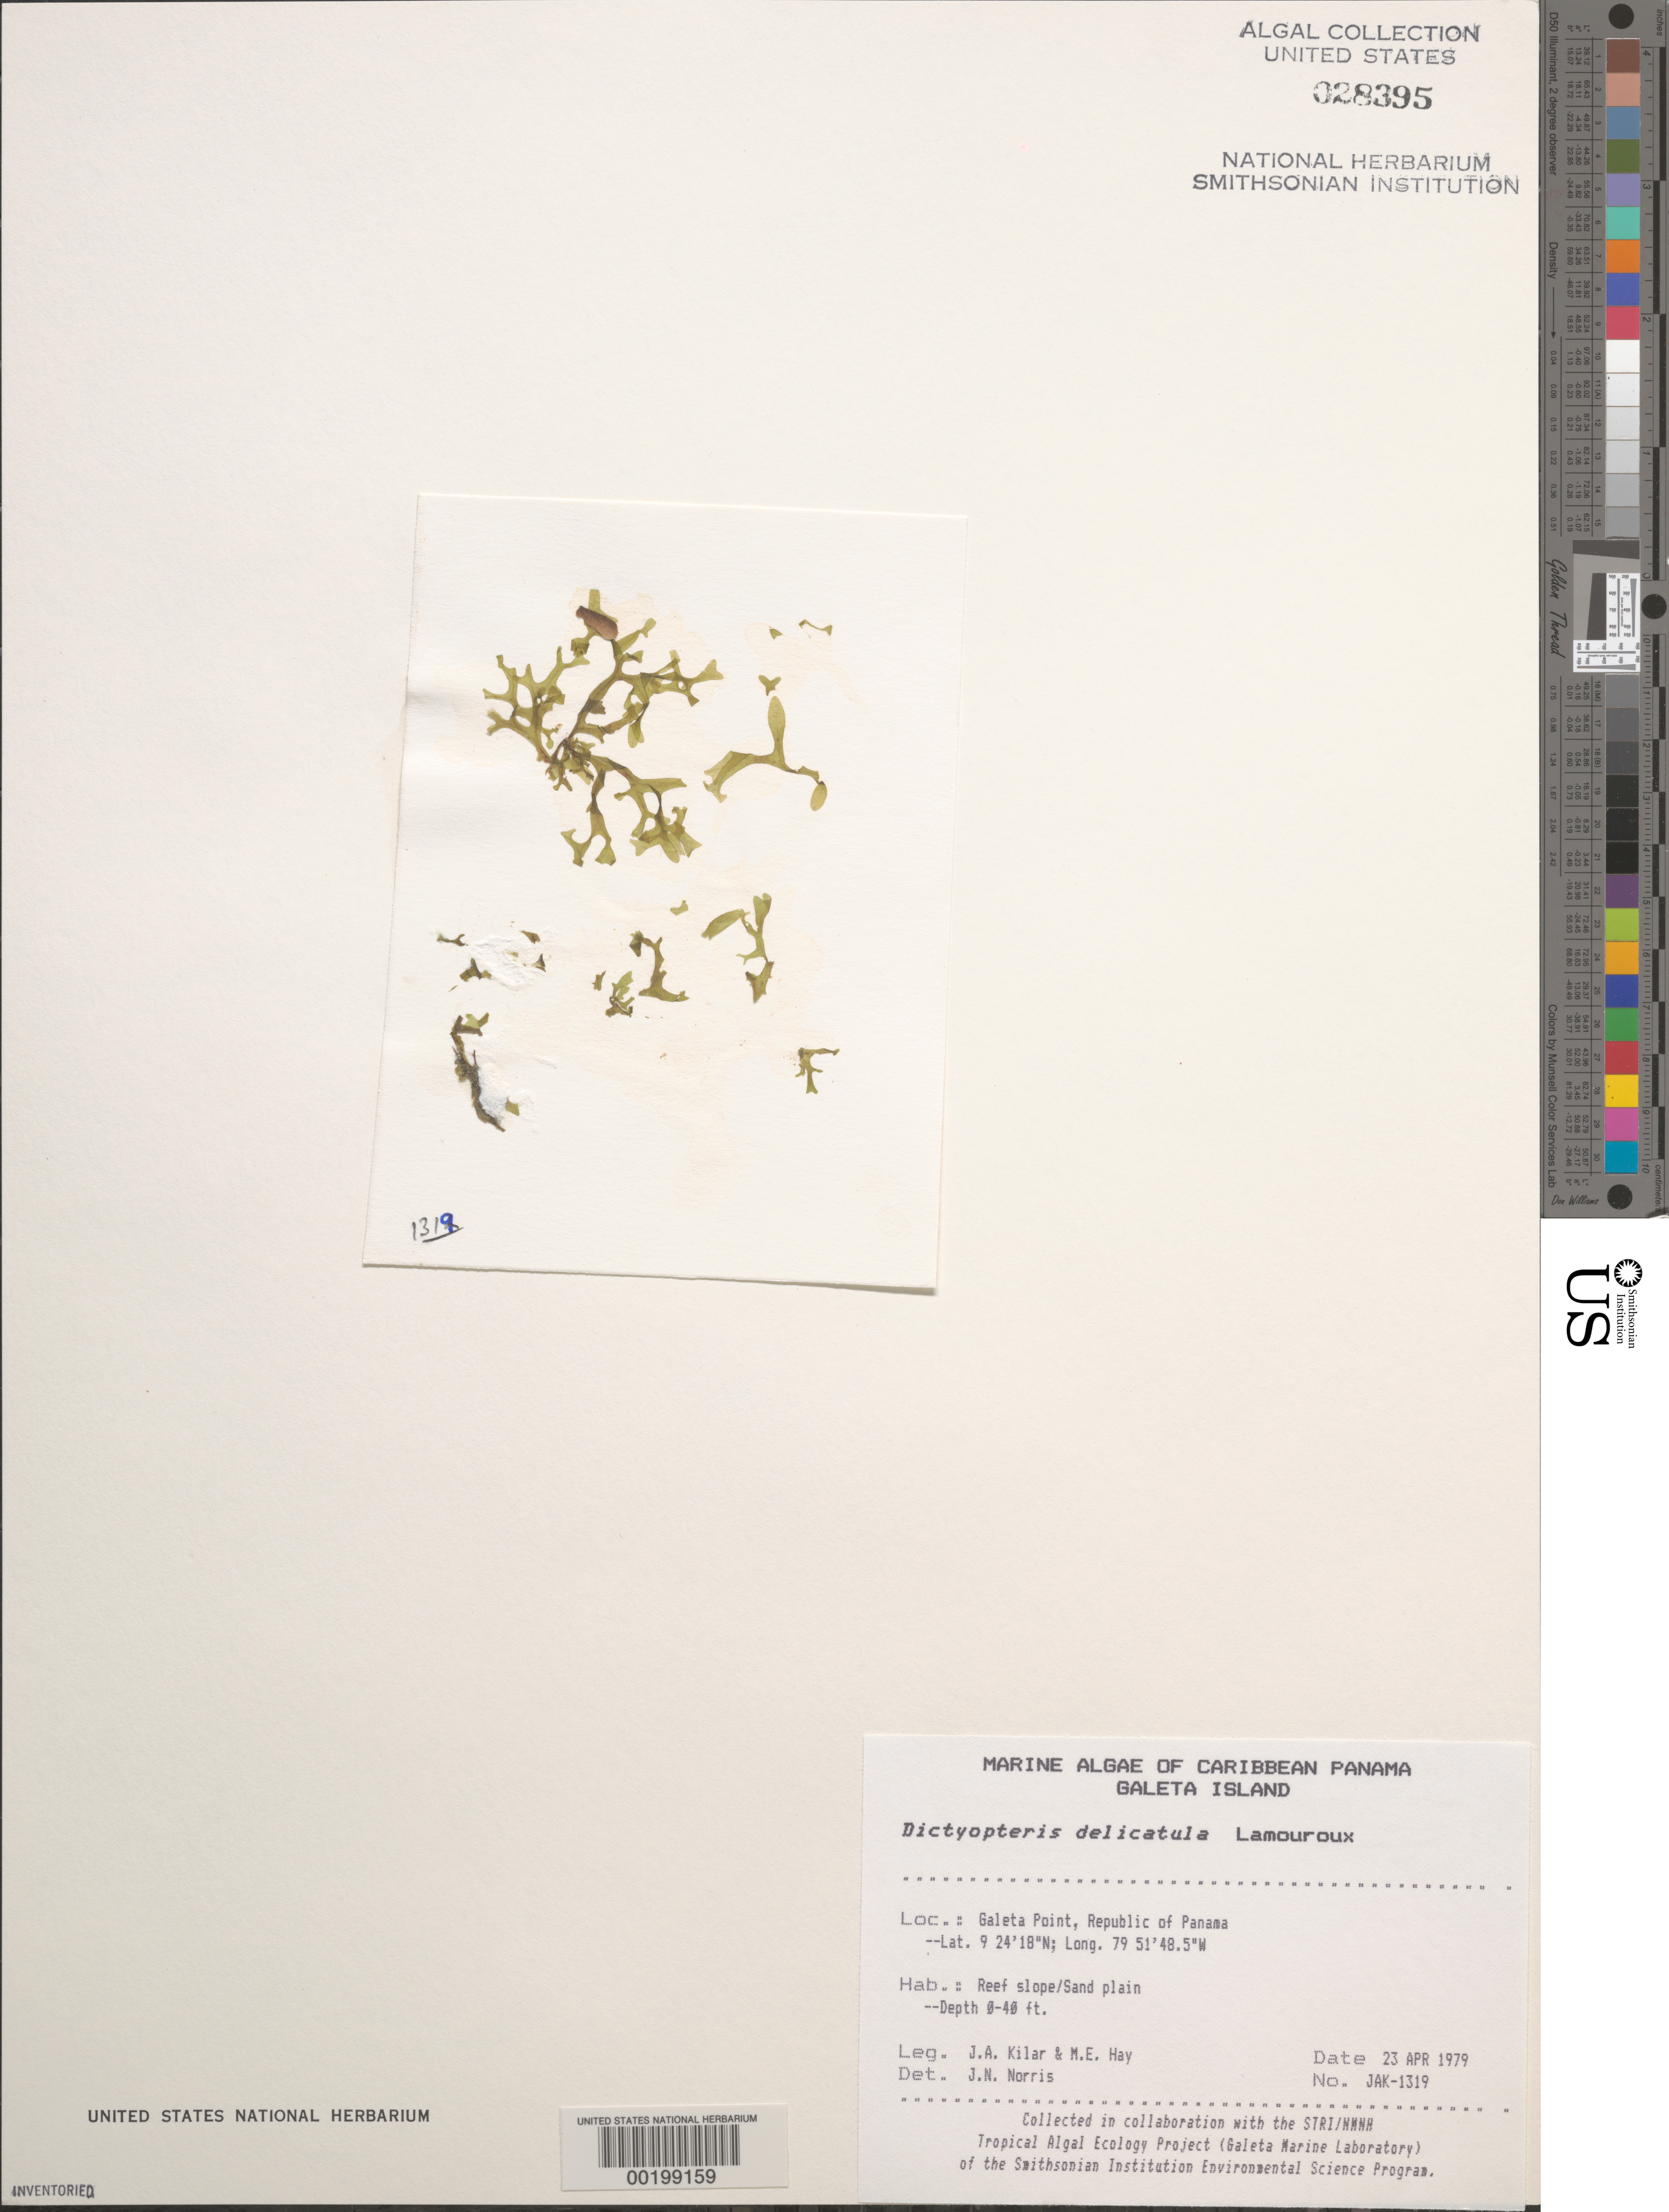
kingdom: Chromista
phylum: Ochrophyta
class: Phaeophyceae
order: Dictyotales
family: Dictyotaceae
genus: Dictyopteris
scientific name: Dictyopteris delicatula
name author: J.V.Lamouroux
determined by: Norris, James N.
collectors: J. A. Kilar & M. E. Hay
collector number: JAK-1319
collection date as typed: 23 Apr 1979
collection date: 1979-04-23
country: Panama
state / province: Colón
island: Galeta Island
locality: Galeta Point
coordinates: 9 24' 18" N, 79 51' 48.5" W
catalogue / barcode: US 28395